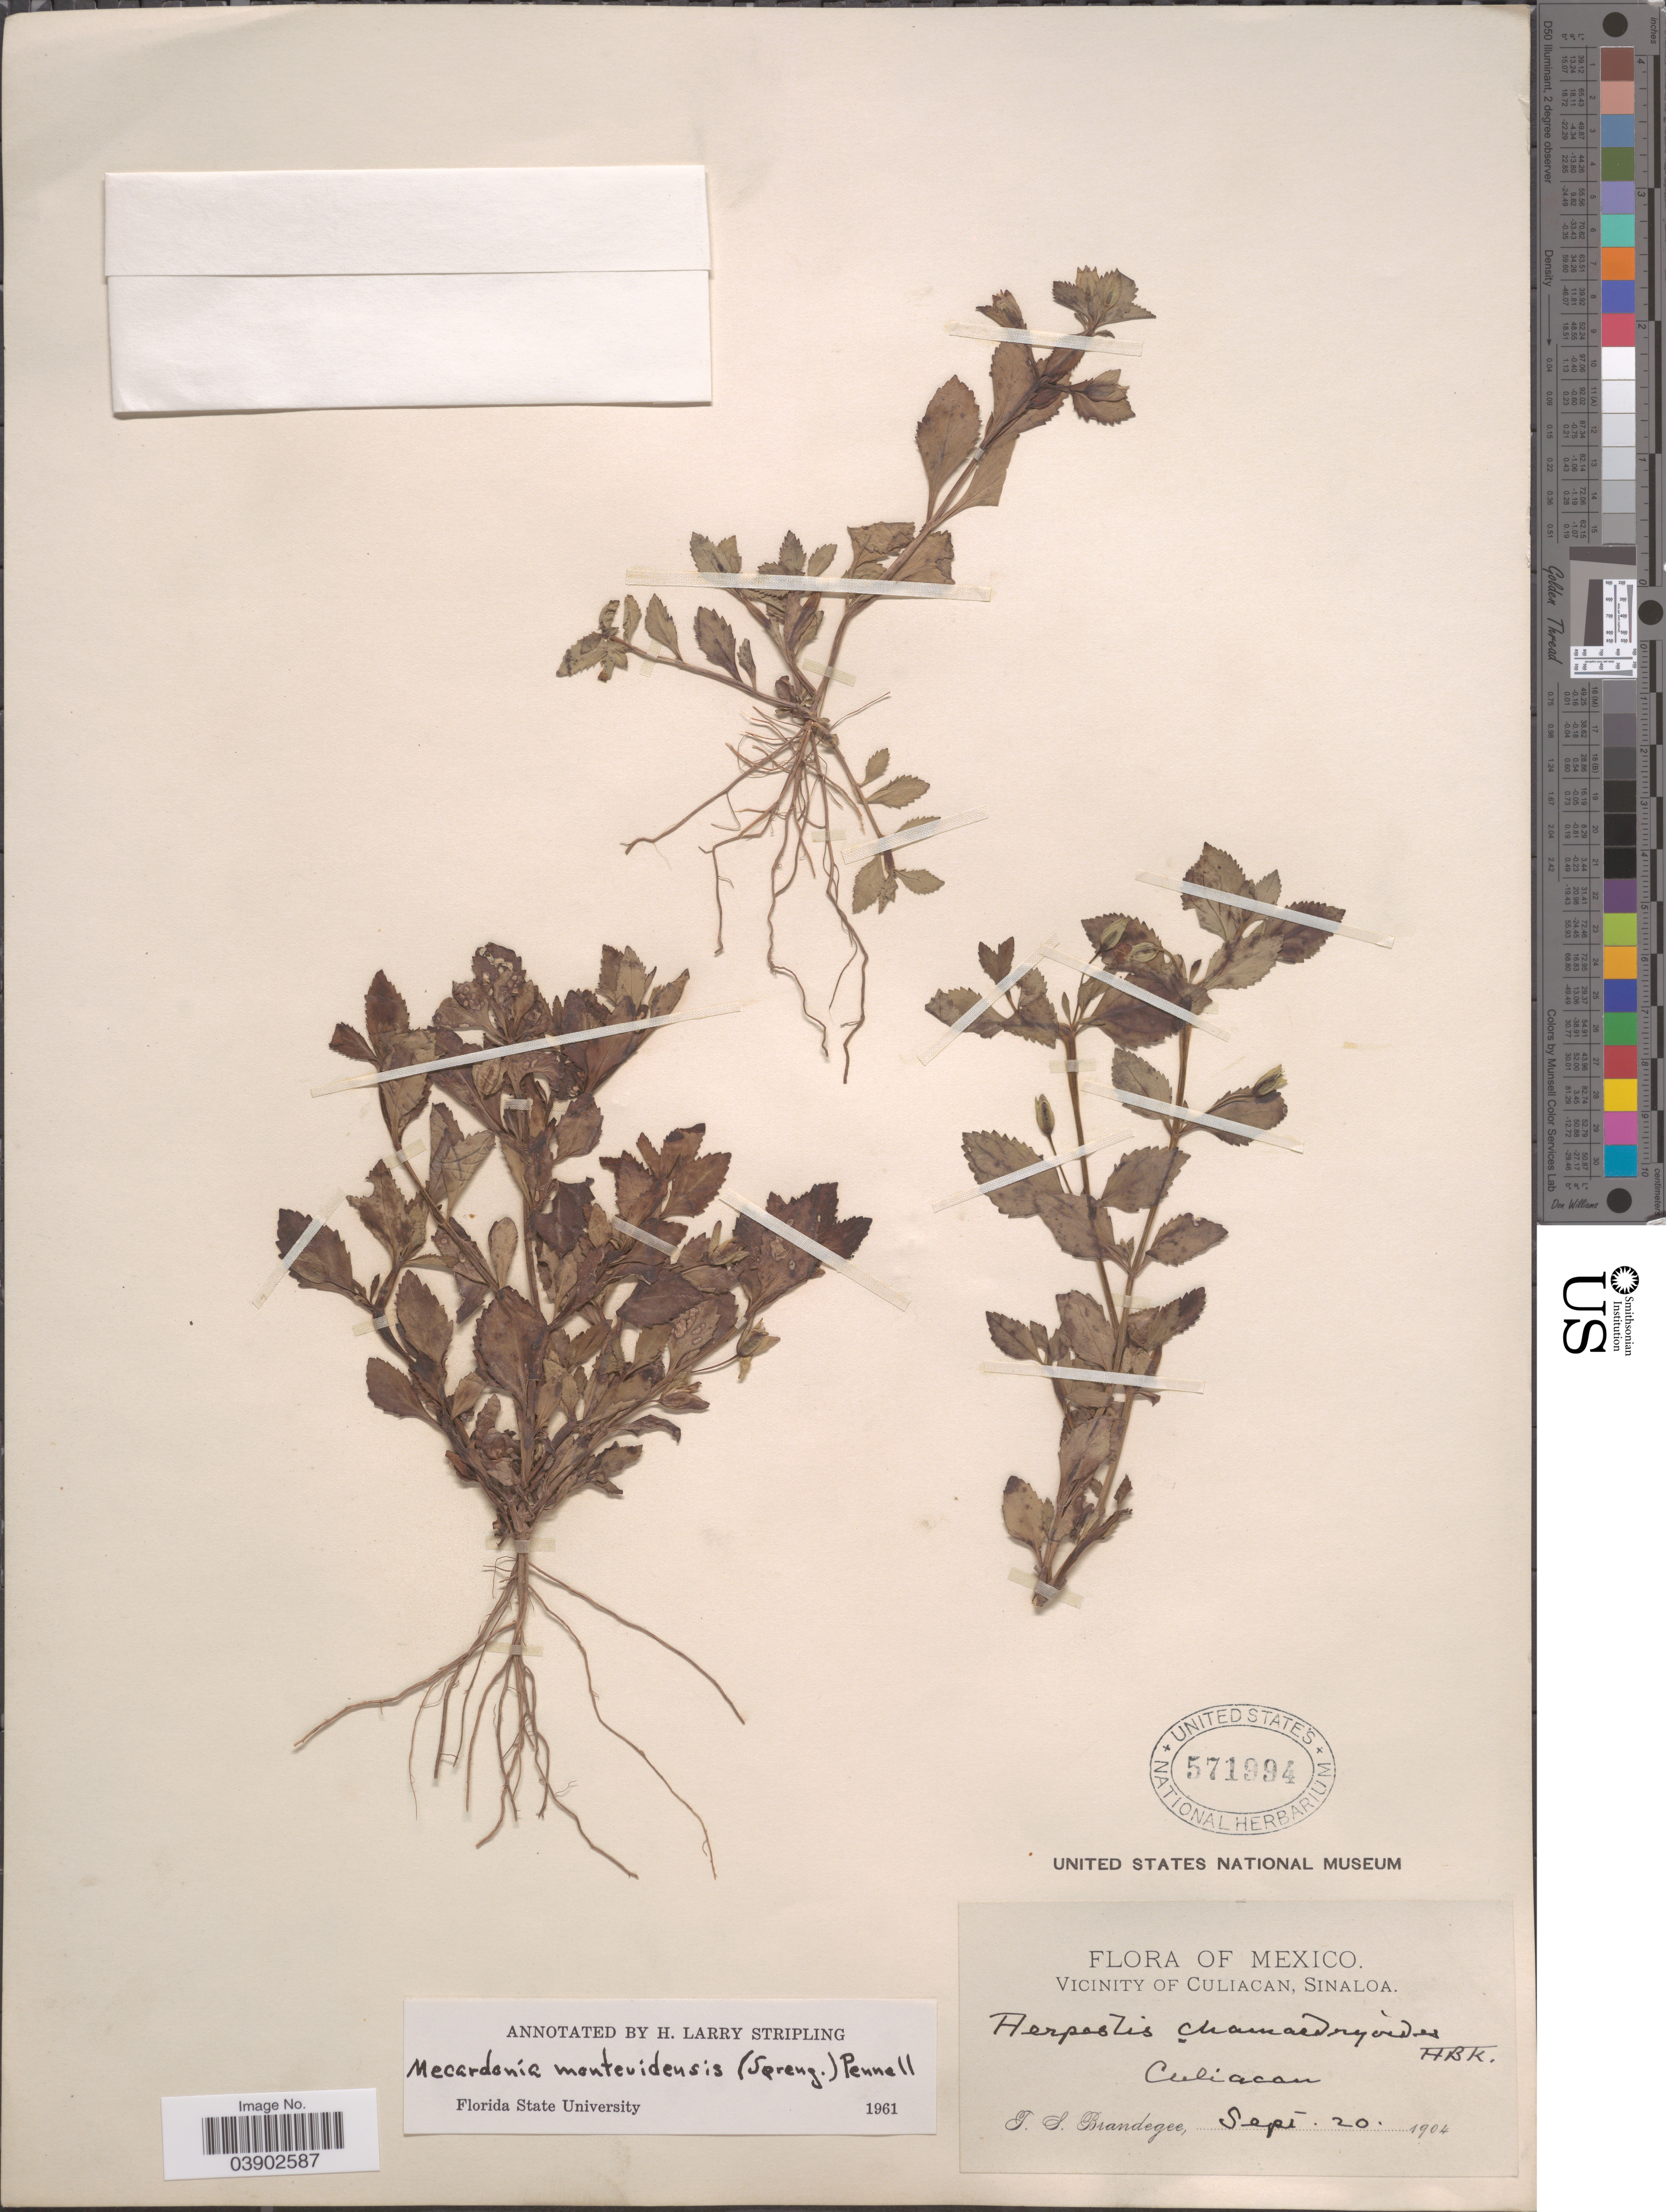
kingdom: Plantae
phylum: Tracheophyta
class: Magnoliopsida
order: Lamiales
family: Plantaginaceae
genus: Mecardonia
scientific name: Mecardonia procumbens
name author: (Mill.) Small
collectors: T. S. Brandegee (herbarium)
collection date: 1904-09-20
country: Mexico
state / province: Sinaloa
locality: Vicinity of Culiacan. Culiacan.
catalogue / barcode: US 571994